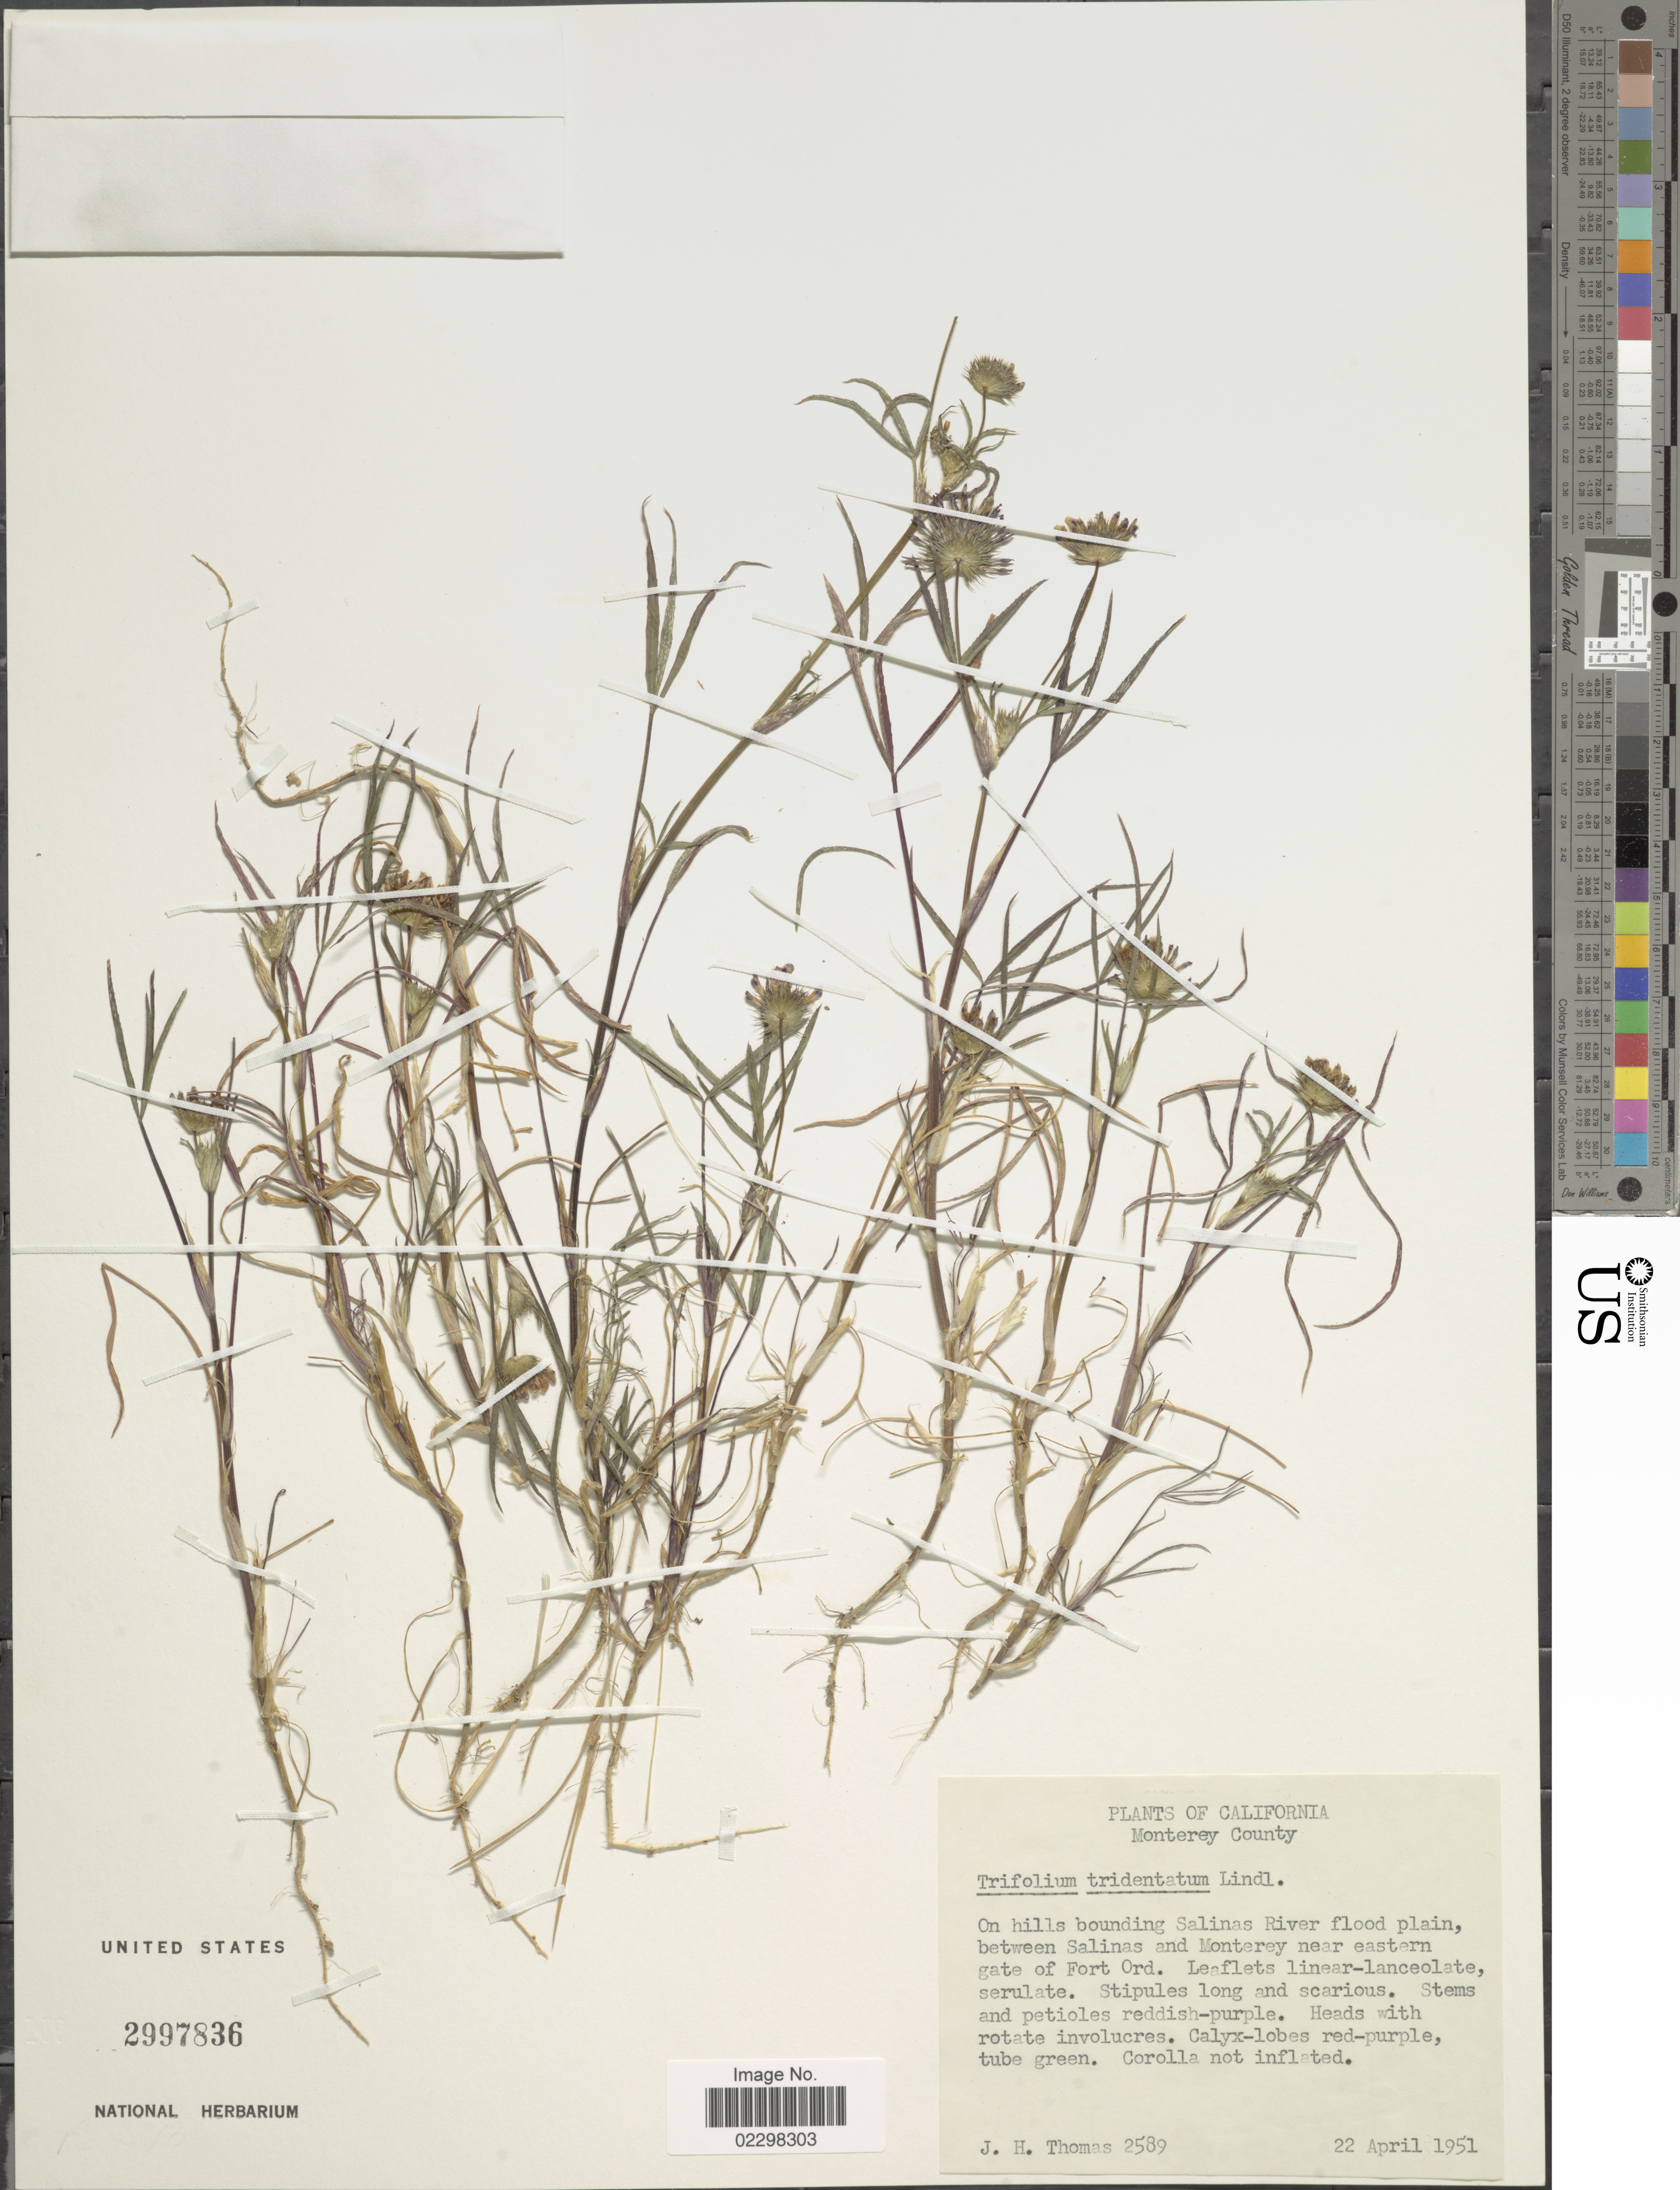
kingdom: Plantae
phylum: Tracheophyta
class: Magnoliopsida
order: Fabales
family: Fabaceae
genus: Trifolium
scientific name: Trifolium tridentatum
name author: Lindl.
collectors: J. H. Thomas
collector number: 2589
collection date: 1951-04-22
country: United States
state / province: California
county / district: Monterey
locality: California, Monterey County. On hills bounding Salinas River flood plain, between Salinas and Monterey near eastern gate of Fort Ord.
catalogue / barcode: US 2997836